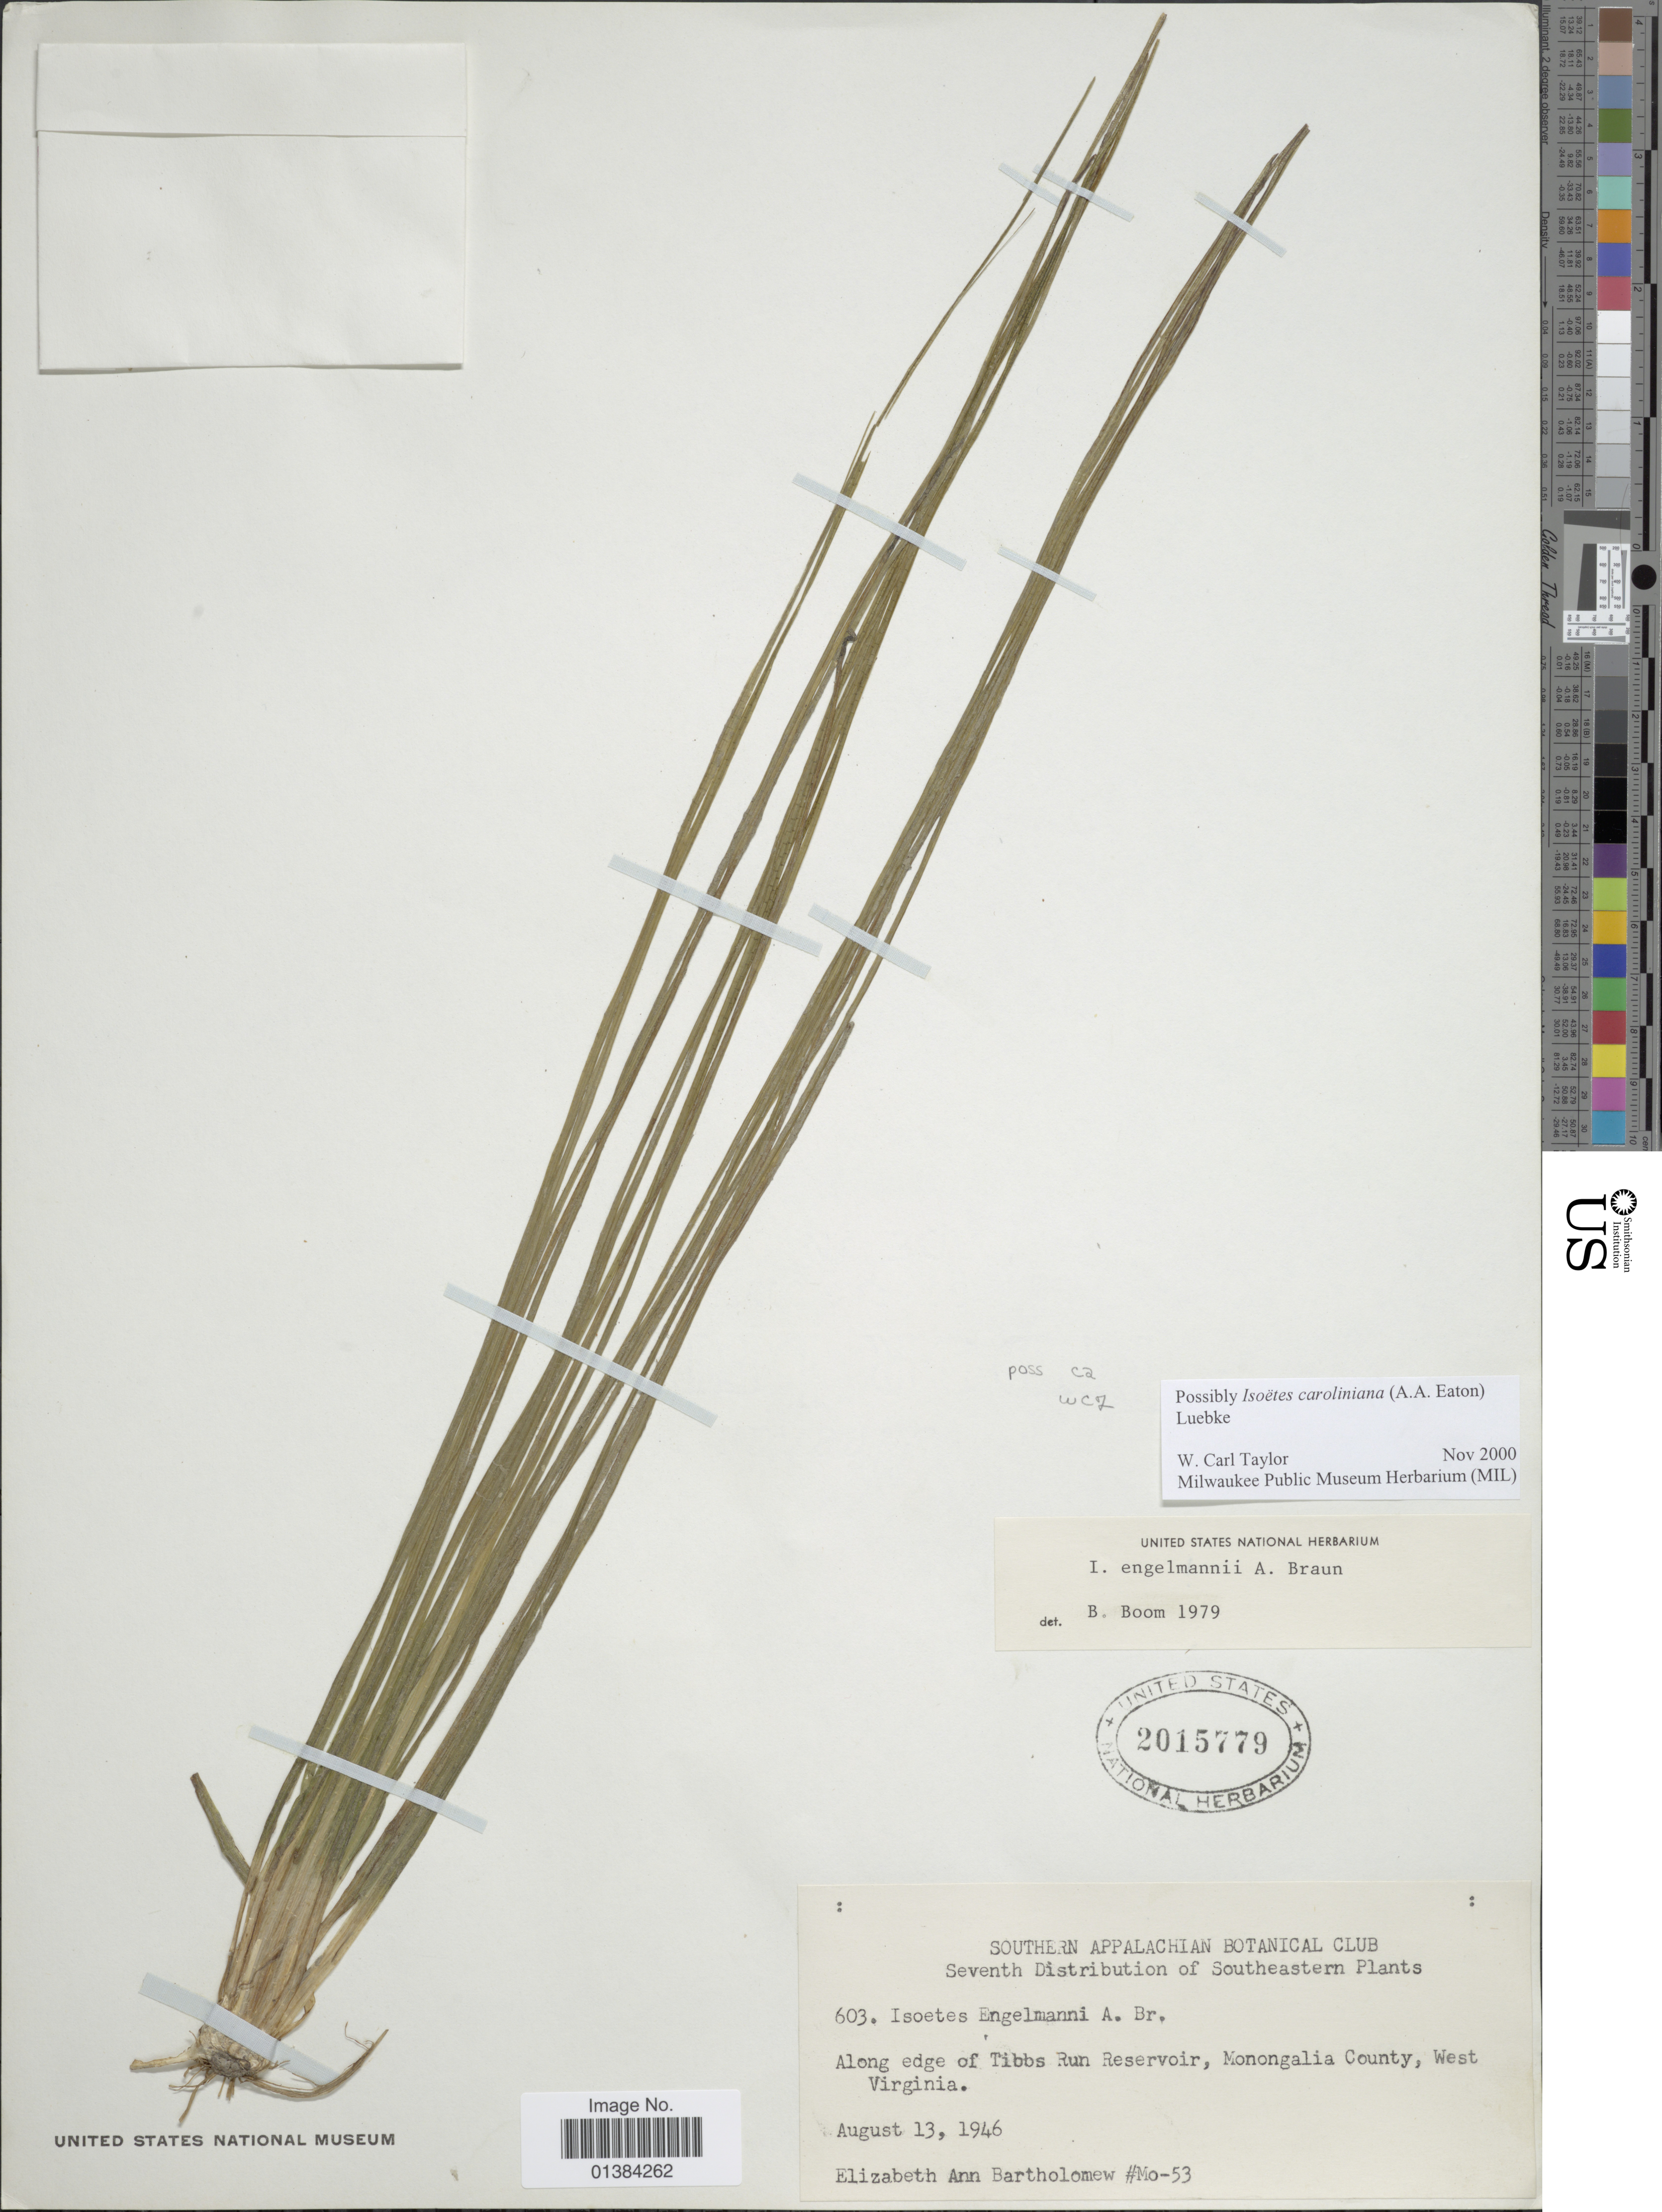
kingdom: Plantae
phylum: Tracheophyta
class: Lycopodiopsida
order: Isoetales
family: Isoetaceae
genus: Isoetes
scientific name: Isoetes caroliniana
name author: (A.A. Eaton) Luebke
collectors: E. Bartholomew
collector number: Mo-53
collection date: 1946-08-13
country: United States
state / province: West Virginia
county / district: Monongalia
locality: Along edge of Tibbs Run Reservoir, Monongalia County.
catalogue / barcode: US 2015779